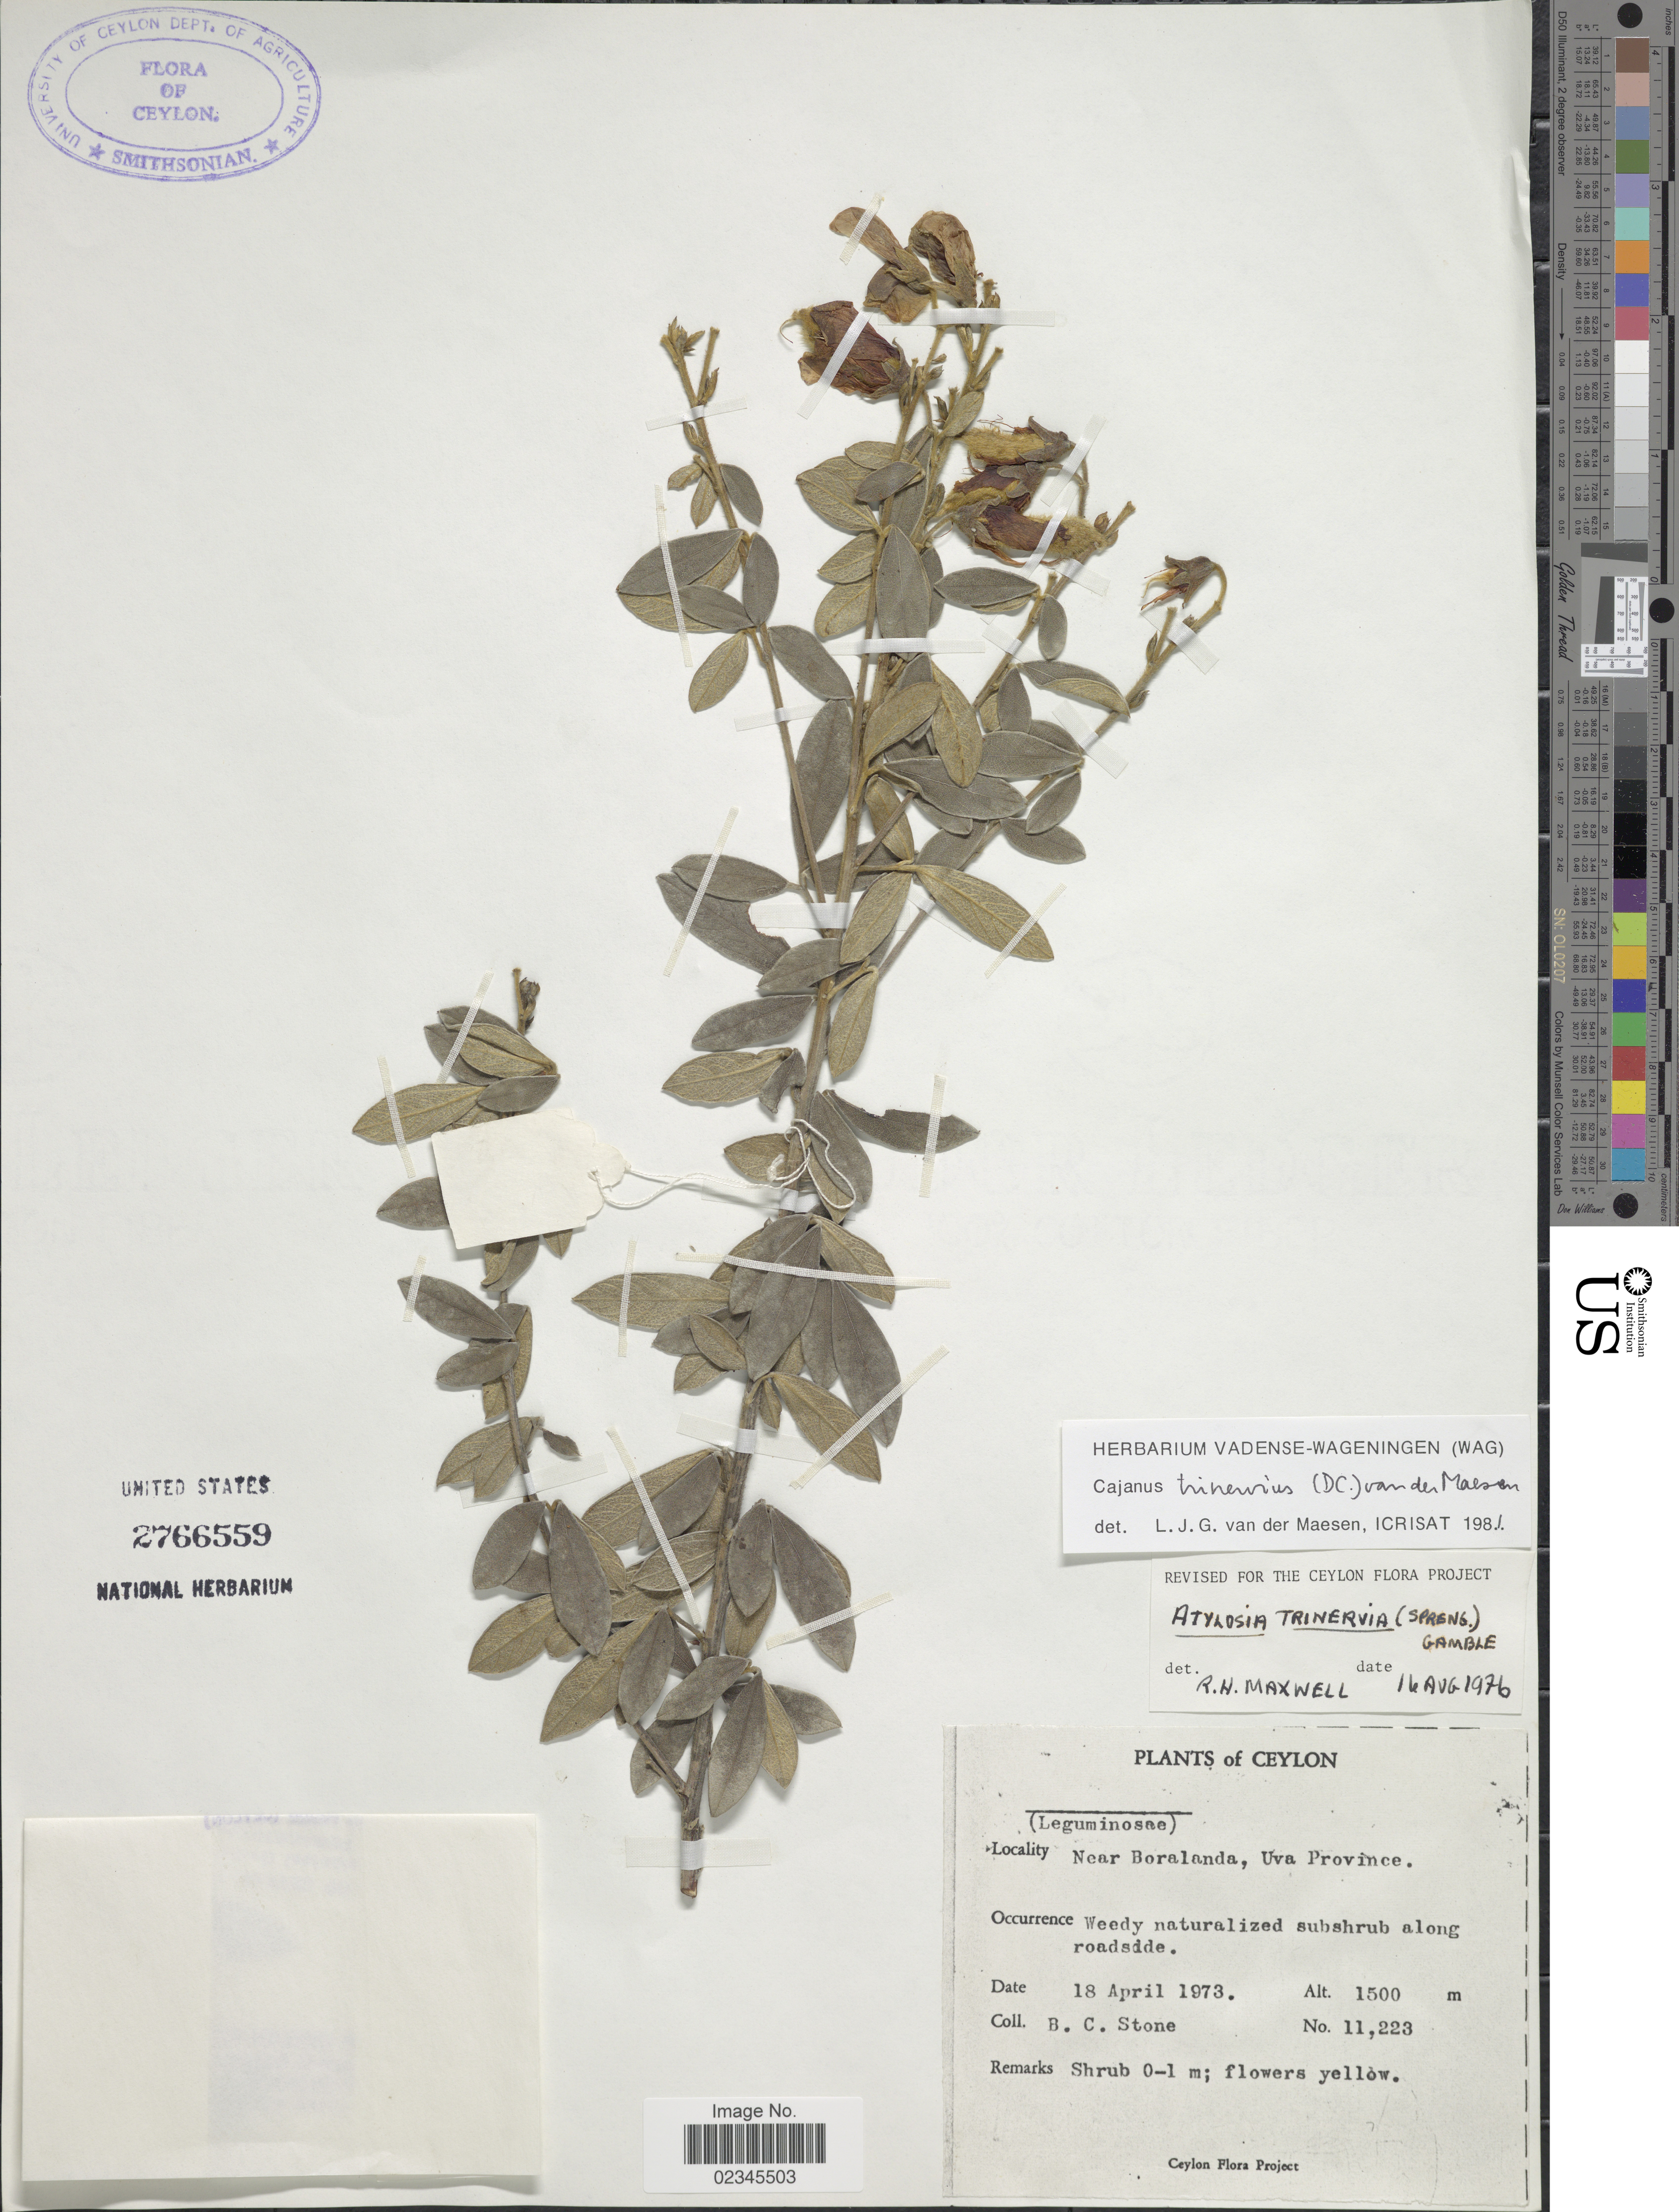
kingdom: Plantae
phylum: Tracheophyta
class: Magnoliopsida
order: Fabales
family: Fabaceae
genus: Cajanus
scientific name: Cajanus trinervius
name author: (DC.) Maesen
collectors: B. C. Stone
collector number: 11223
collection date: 1973-04-18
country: Sri Lanka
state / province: Uva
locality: Ceylon. Near Boralanda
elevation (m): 1500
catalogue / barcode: US 2766559